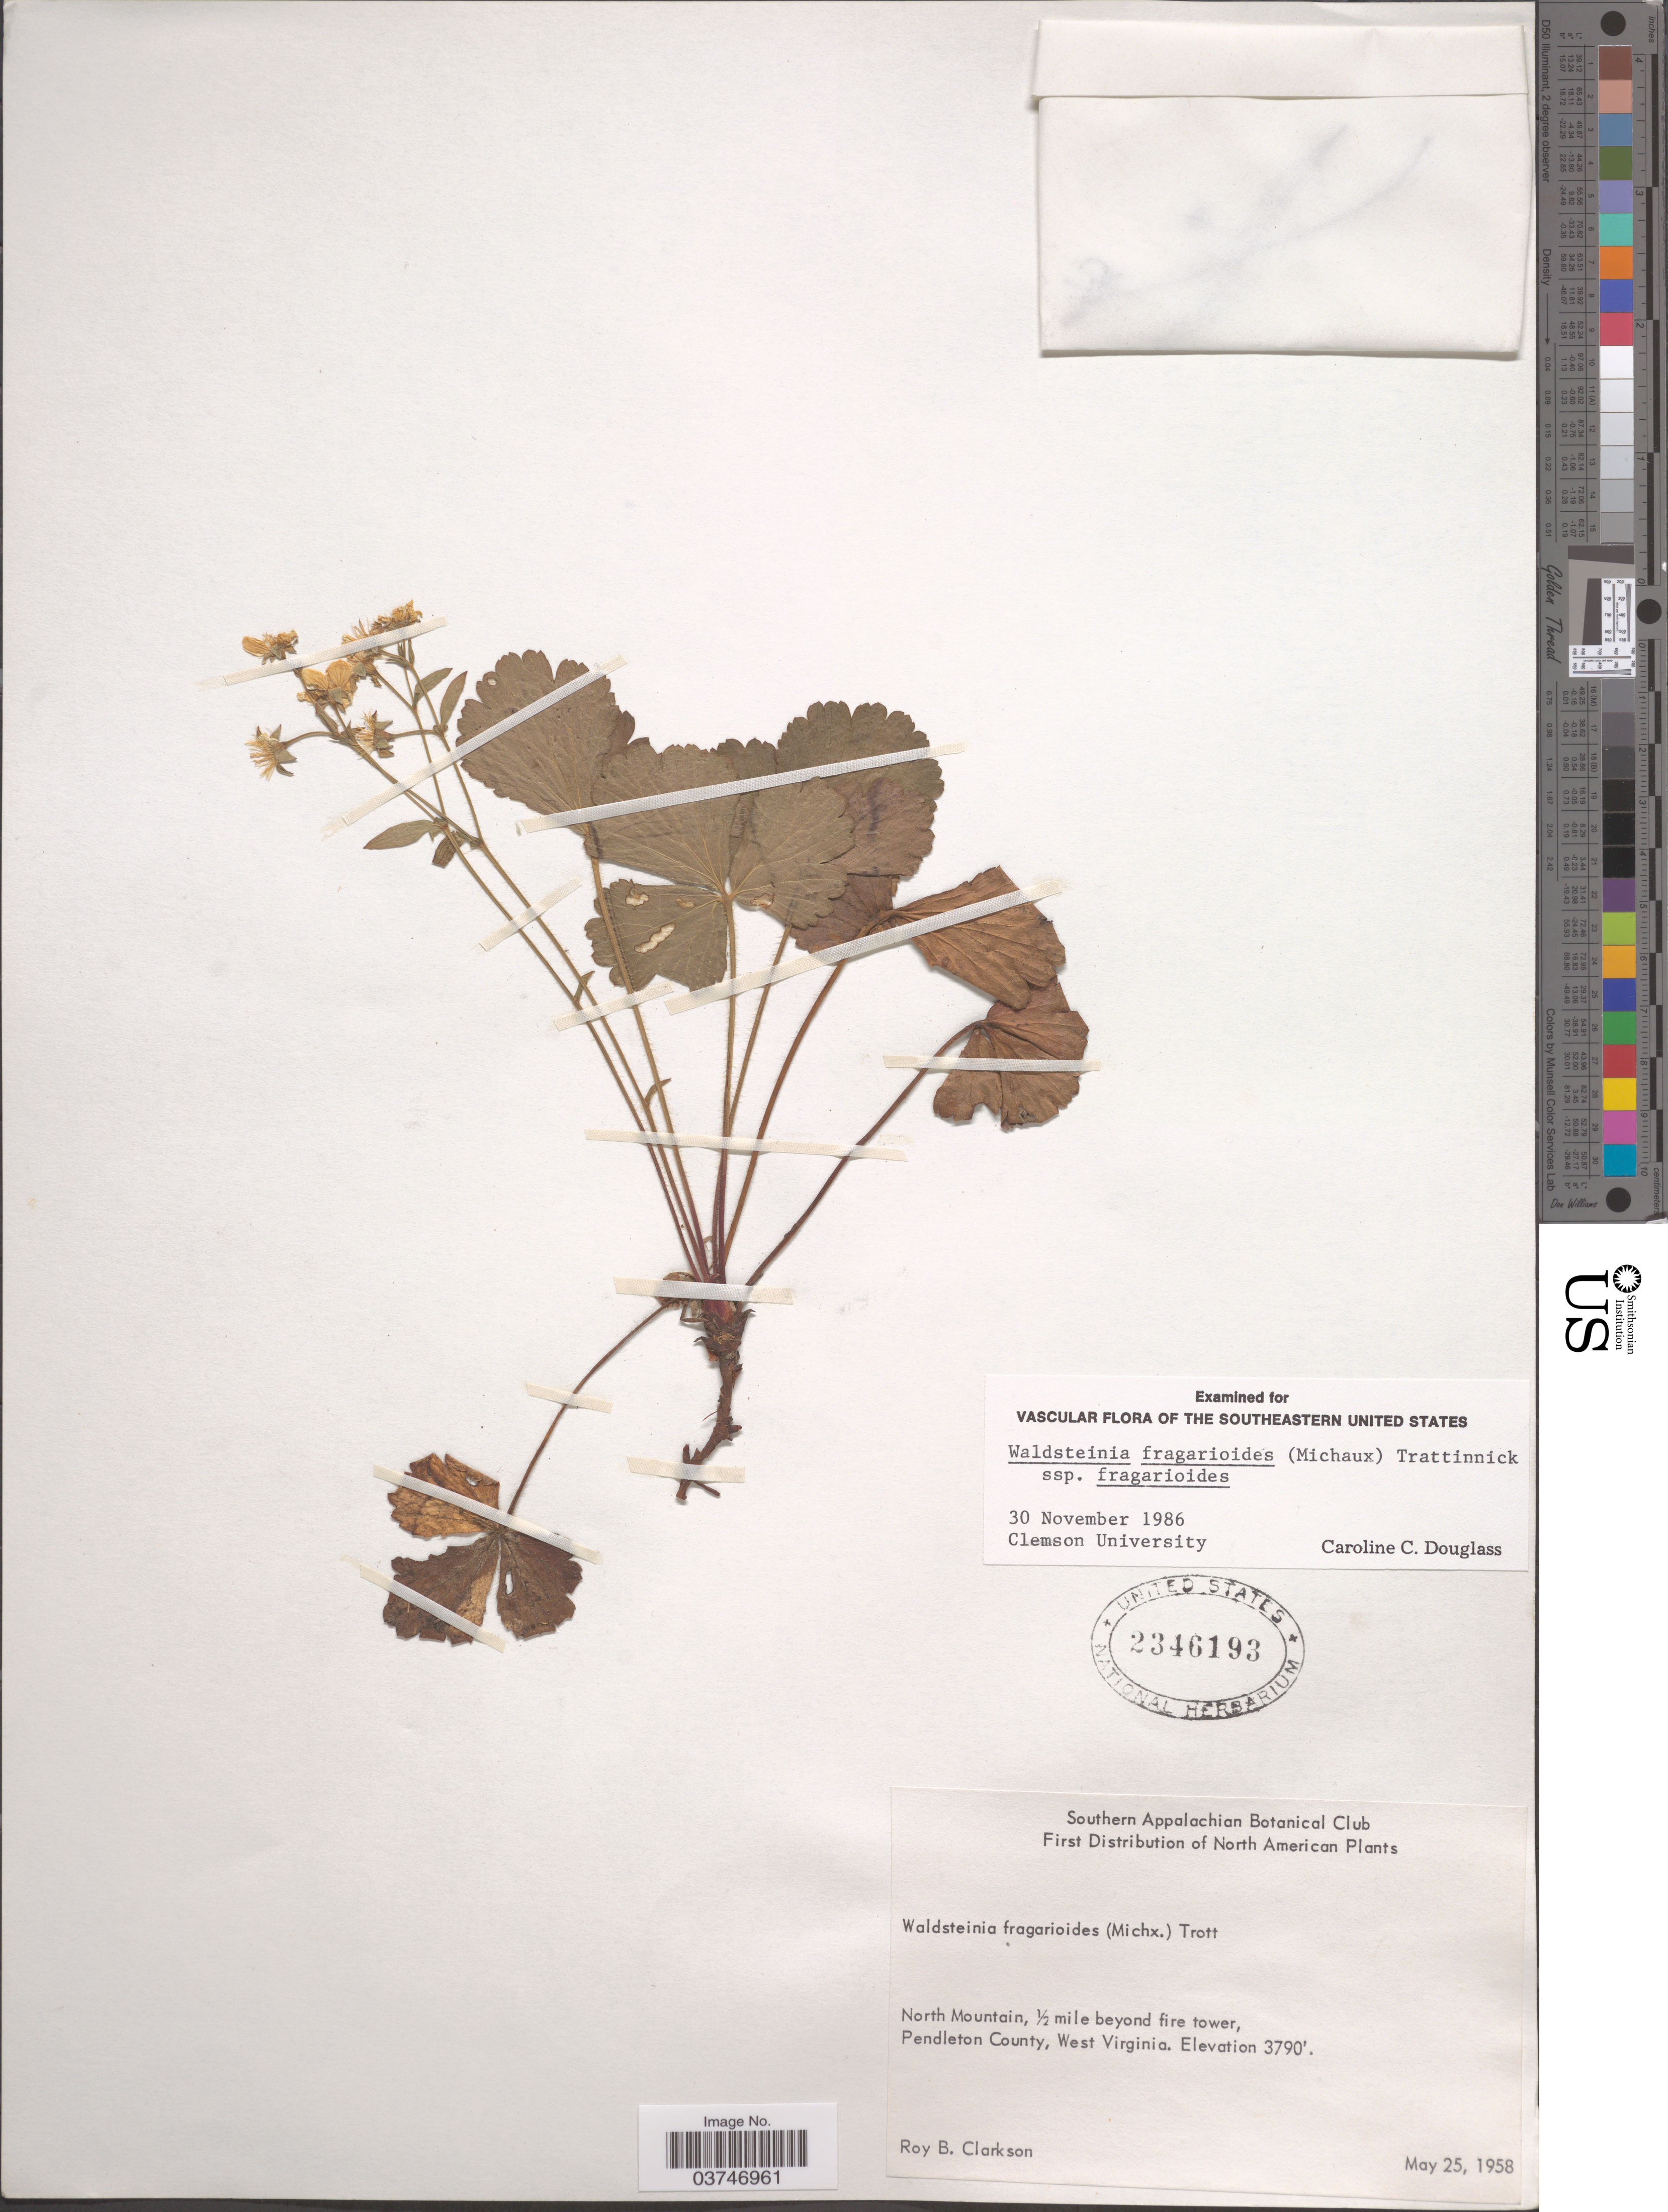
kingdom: Plantae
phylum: Tracheophyta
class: Magnoliopsida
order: Rosales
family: Rosaceae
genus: Waldsteinia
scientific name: Waldsteinia fragarioides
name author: (Michx.) Tratt.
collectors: R. Clarkson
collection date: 1958-05-25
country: United States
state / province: West Virginia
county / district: Pendleton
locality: North Mountain, ½ mile beyond fire tower, Pendleton County.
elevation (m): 1155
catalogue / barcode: US 2346193